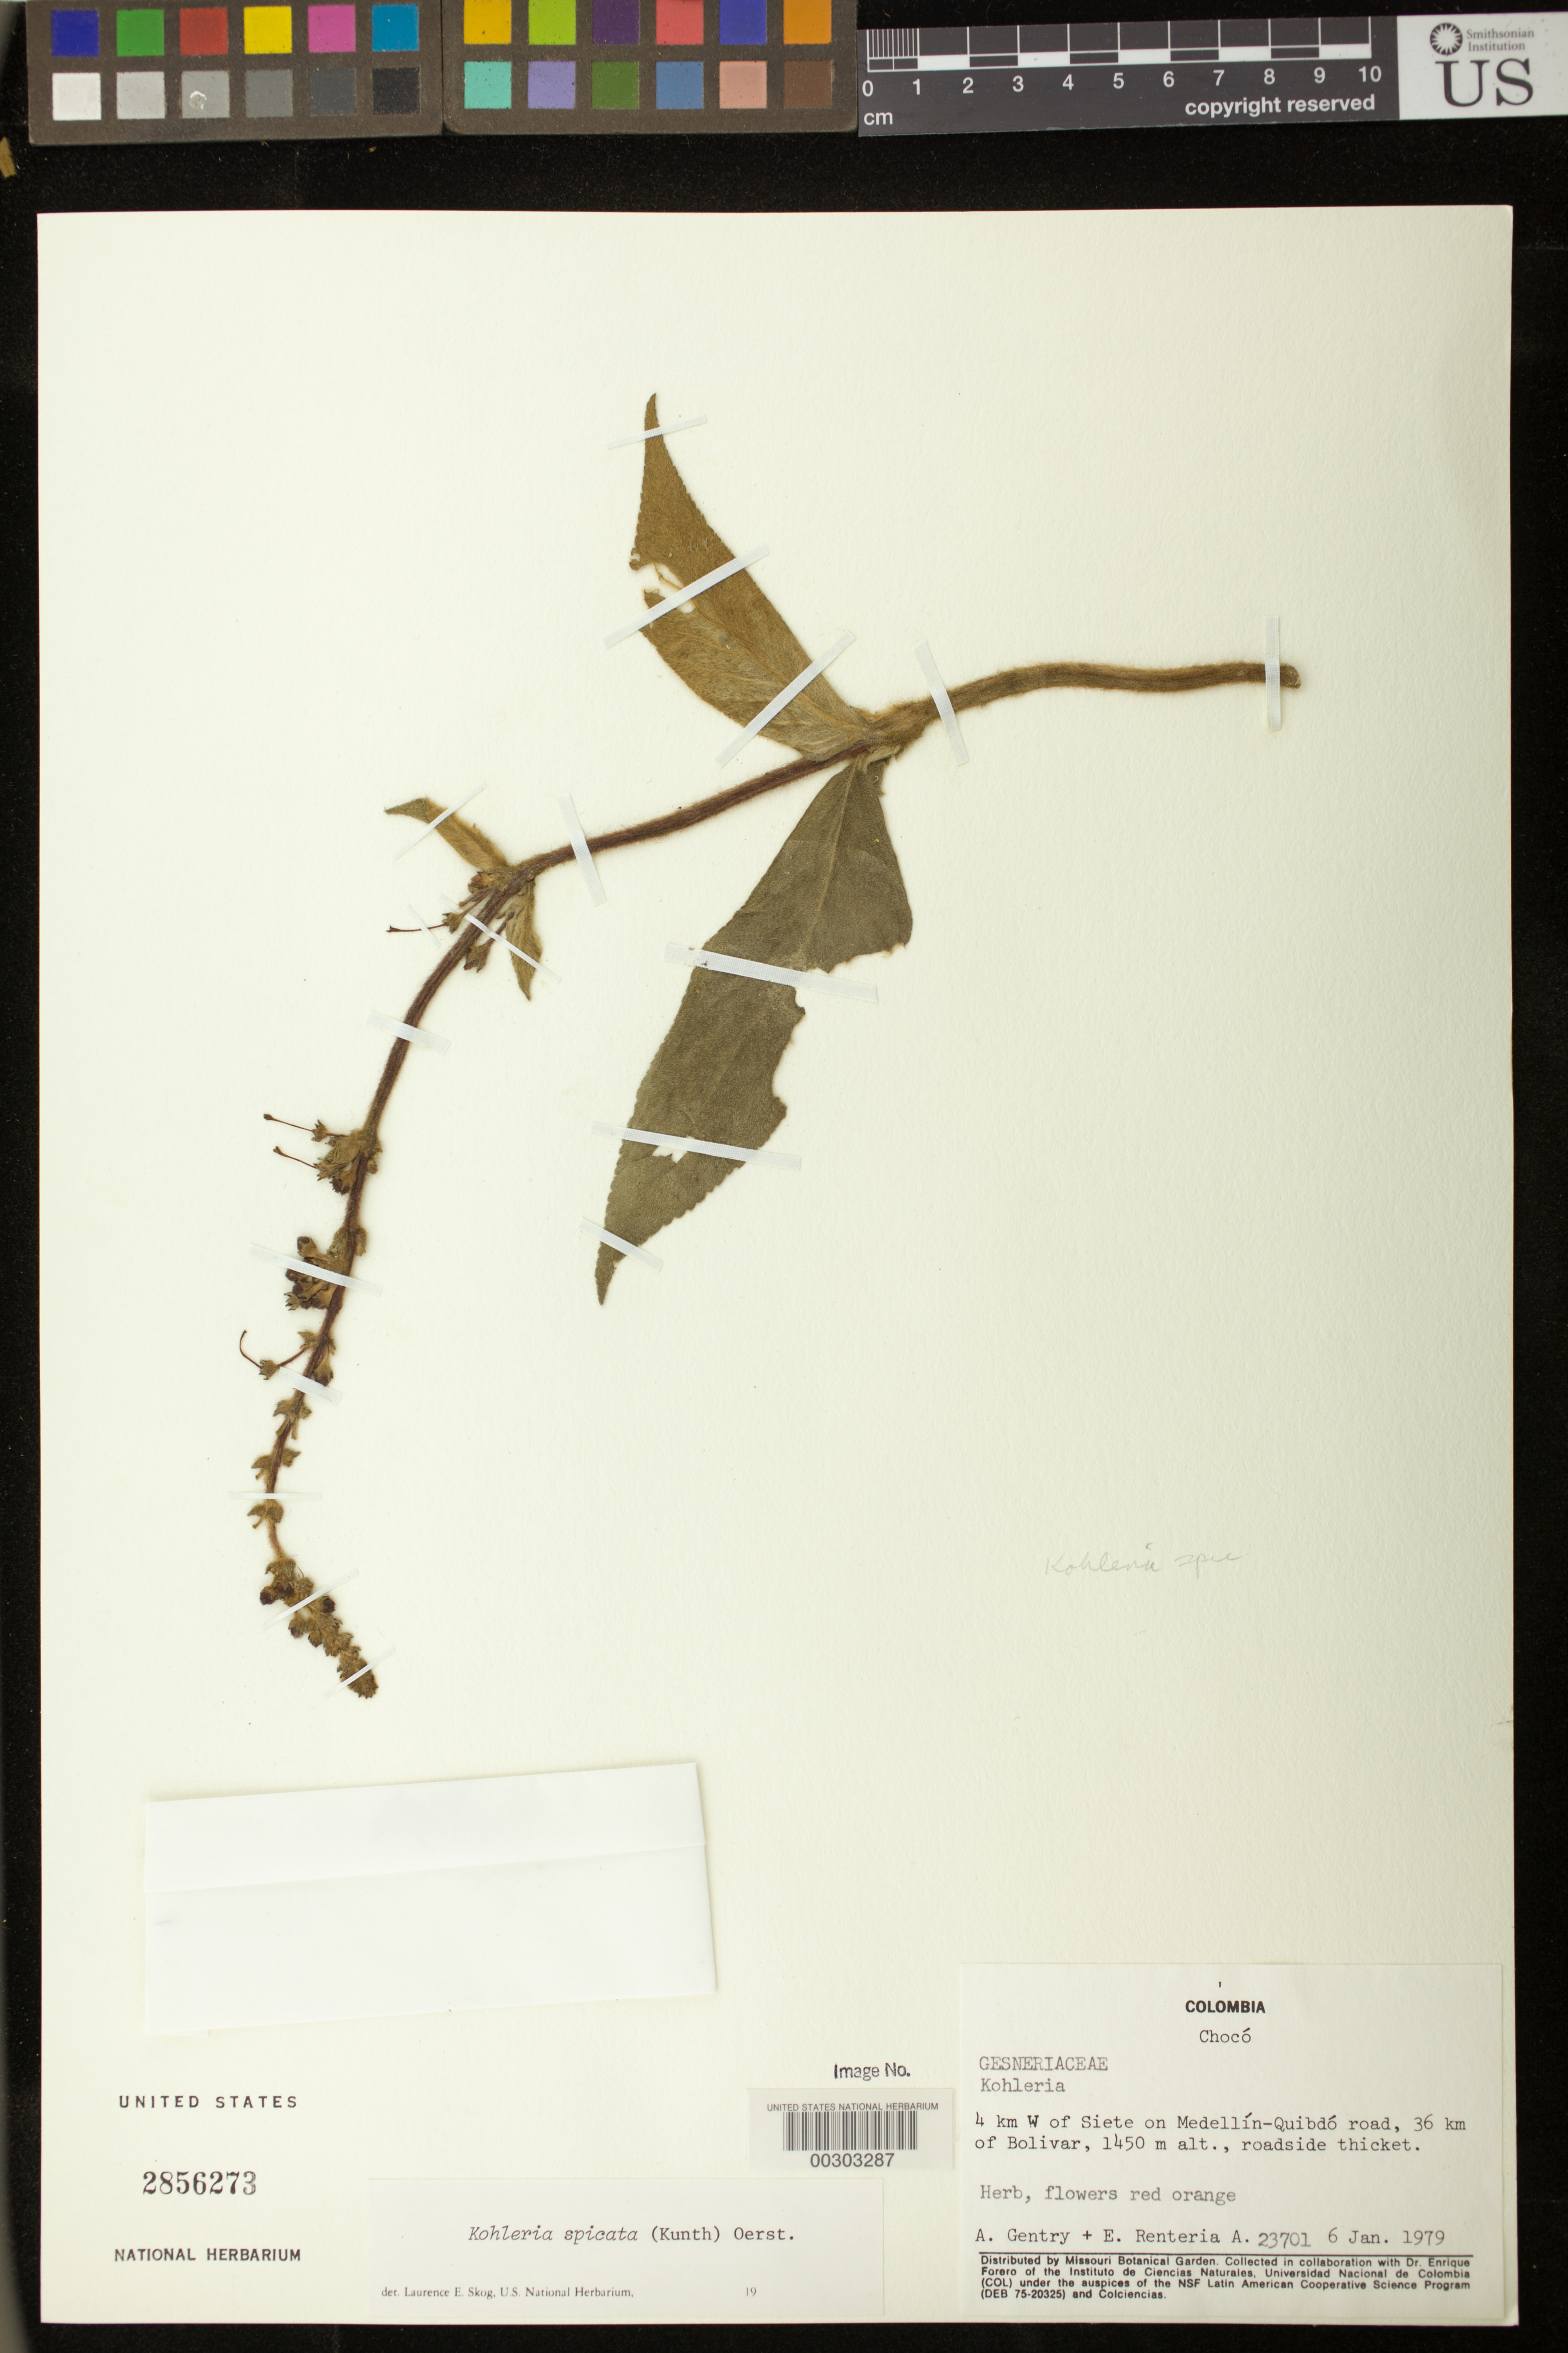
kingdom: Plantae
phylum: Tracheophyta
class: Magnoliopsida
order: Lamiales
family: Gesneriaceae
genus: Kohleria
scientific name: Kohleria spicata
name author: (Kunth) Oerst.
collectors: A. H. Gentry & E. Renteria A.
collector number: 23701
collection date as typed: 06 Jan 1979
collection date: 1979-01-06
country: Colombia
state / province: Cauca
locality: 4 km W of Siete on Medellin-Quibdo road, 36 km of Bolivar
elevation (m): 1450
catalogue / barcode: US 2856273